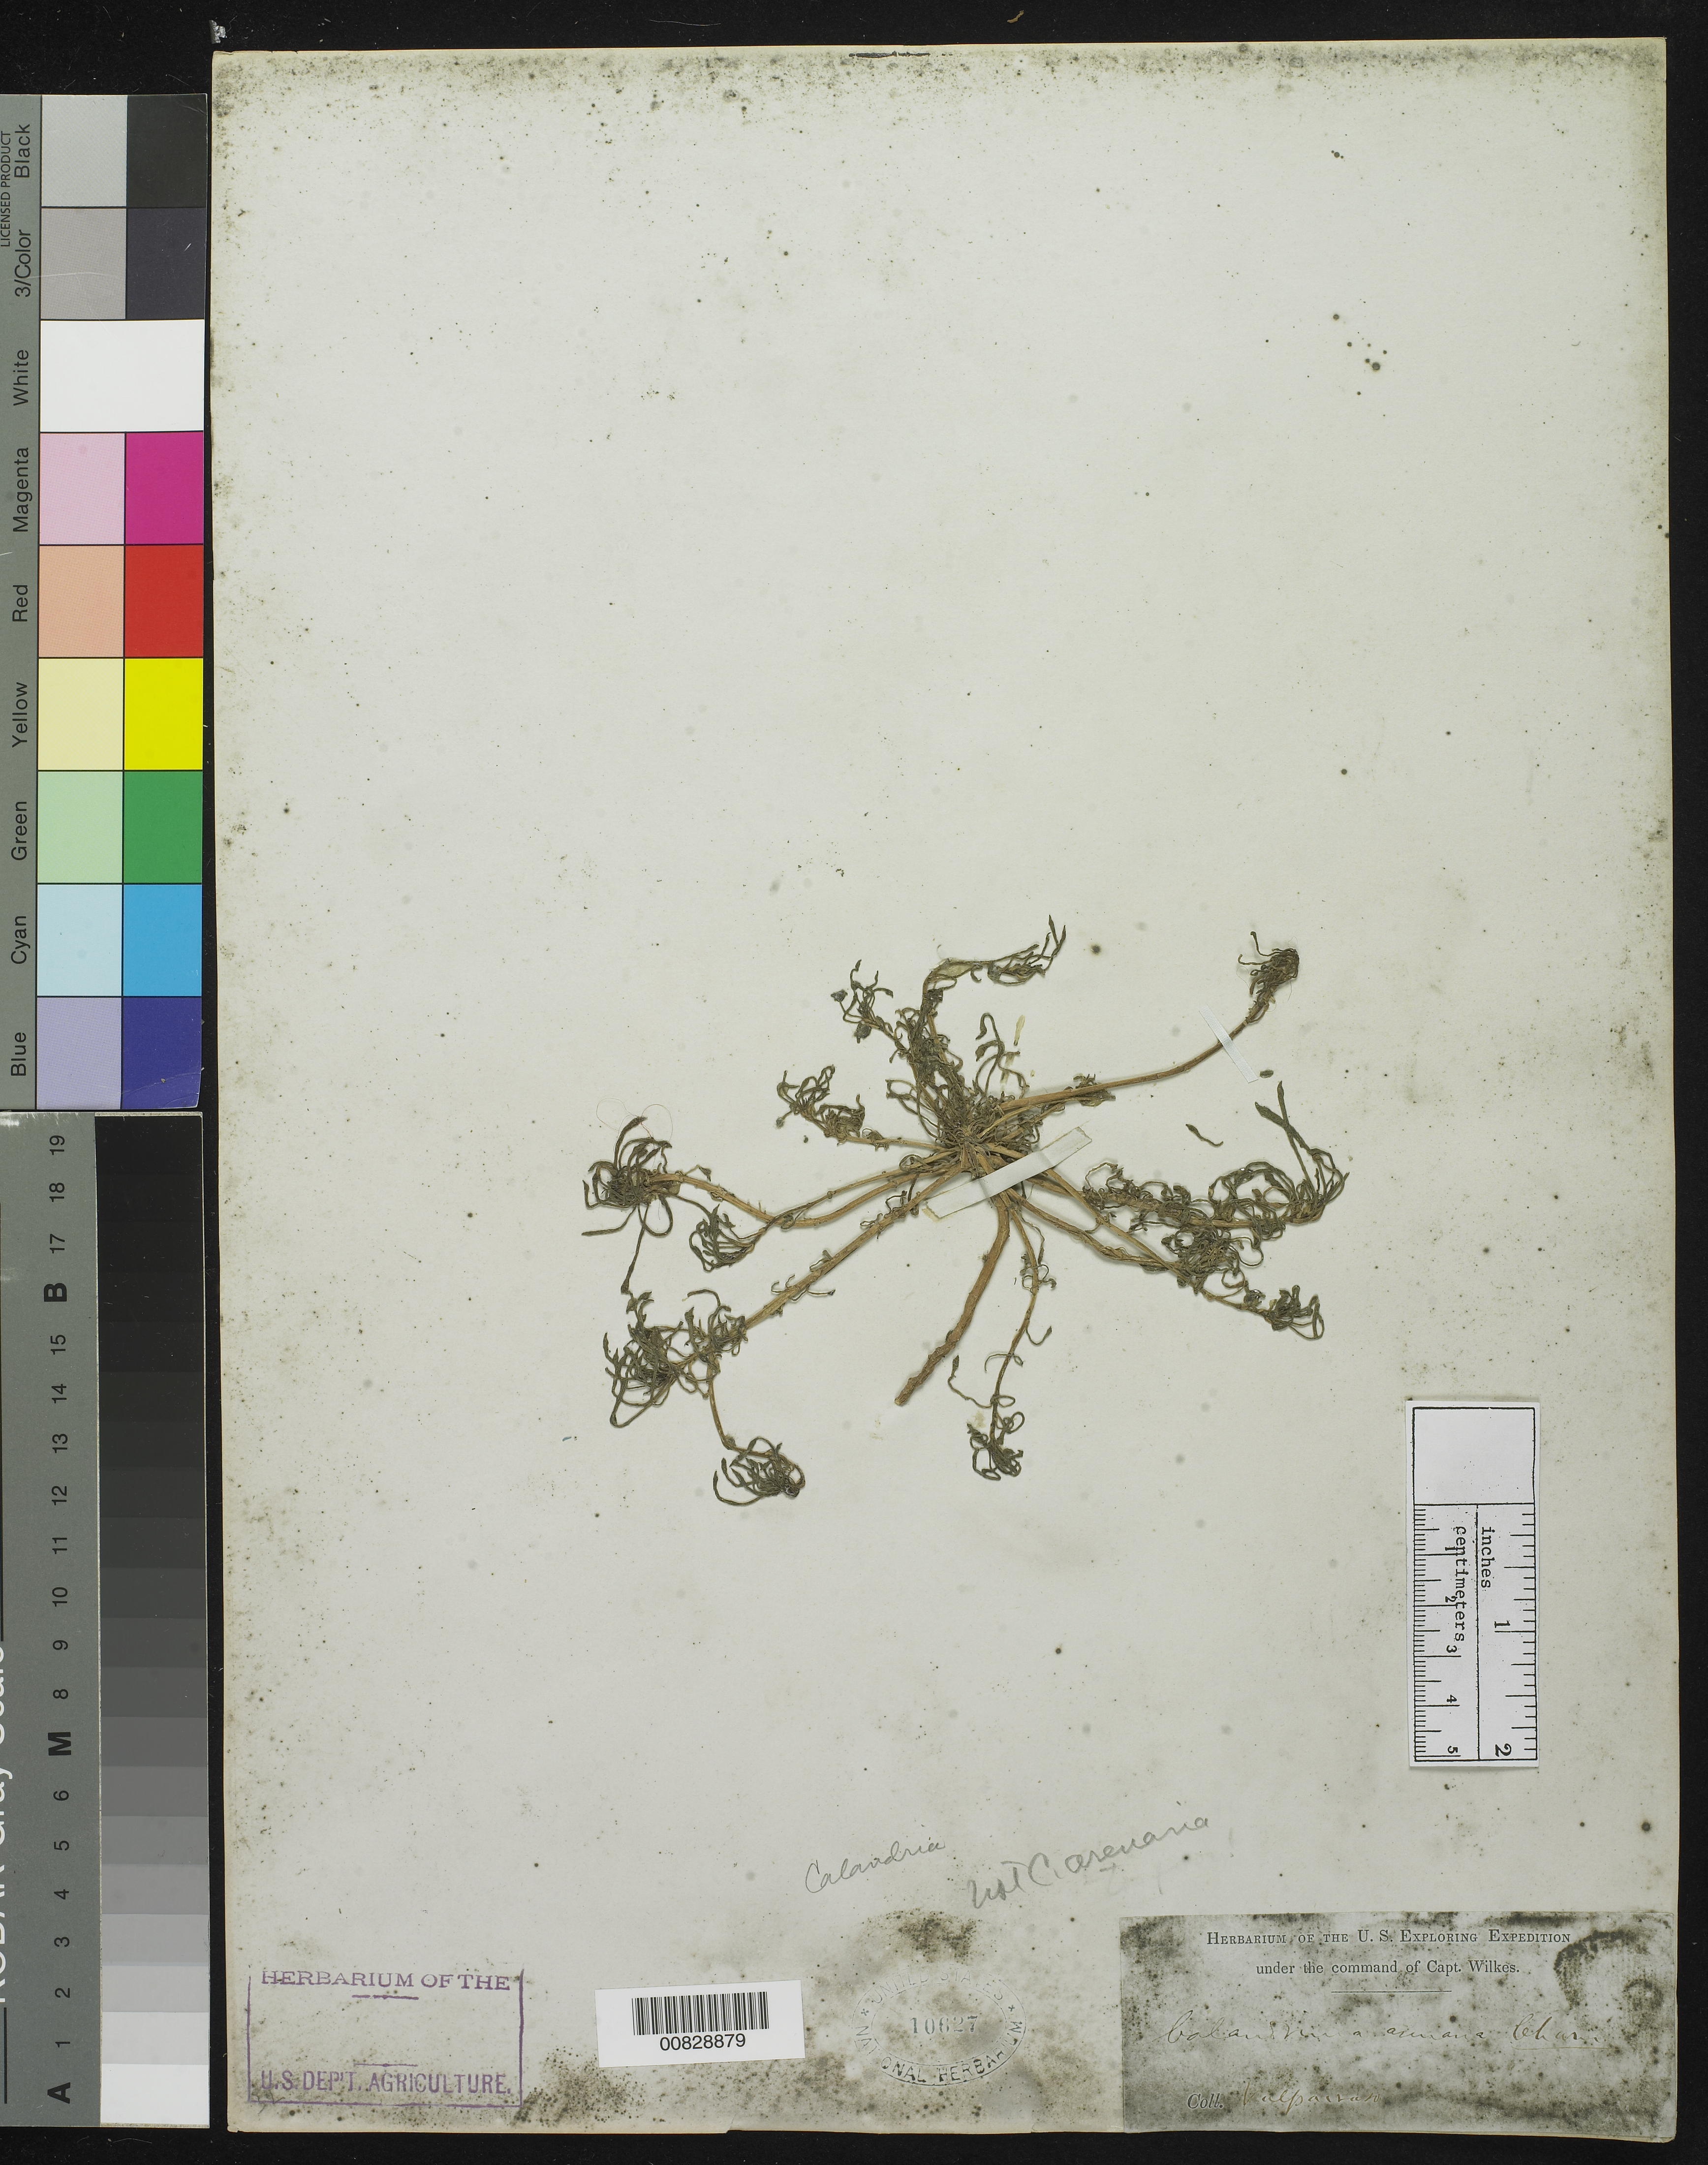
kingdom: Plantae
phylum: Tracheophyta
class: Magnoliopsida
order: Caryophyllales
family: Montiaceae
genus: Cistanthe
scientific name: Cistanthe arenaria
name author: (Cham.) Carolin ex Hershk.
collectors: Wilkes Explor. Exped.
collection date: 1838/1842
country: Chile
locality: Valparaiso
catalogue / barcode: US 10627